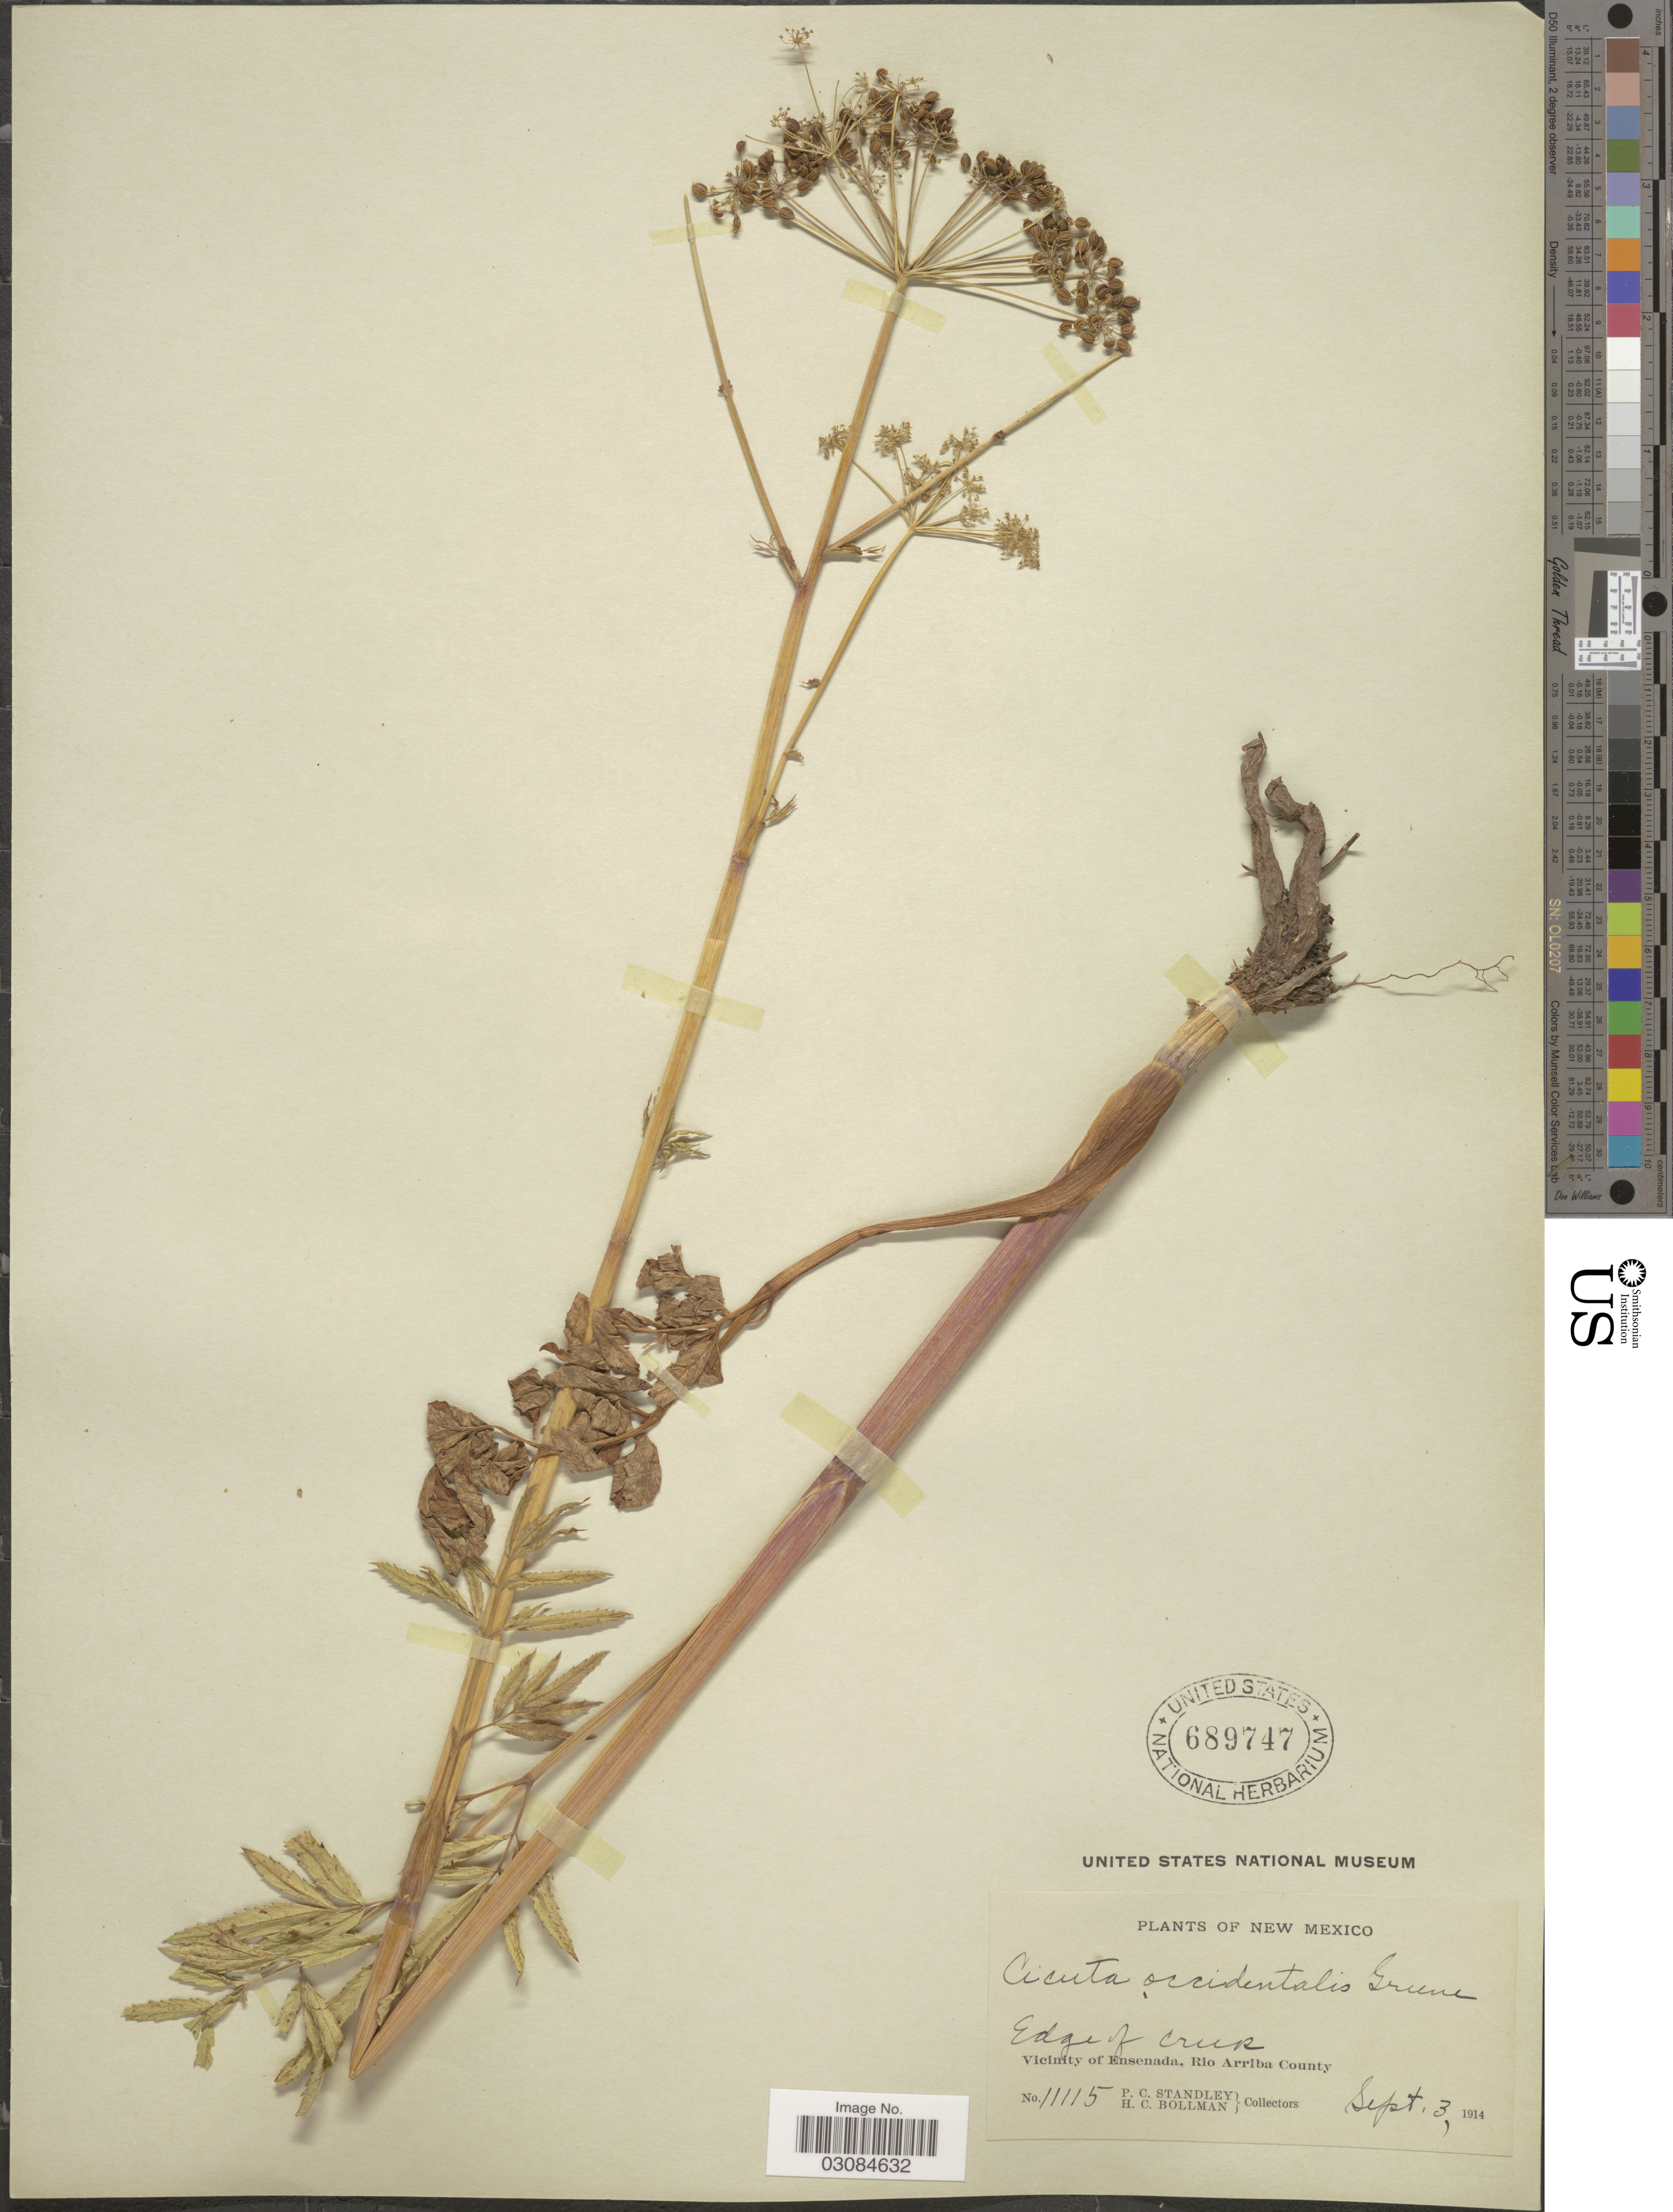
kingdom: Plantae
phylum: Tracheophyta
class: Magnoliopsida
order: Apiales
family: Apiaceae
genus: Cicuta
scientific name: Cicuta occidentalis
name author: Greene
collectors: P. C. Standley & H. C. Bollman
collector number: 11115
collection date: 1914-09-03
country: United States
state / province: New Mexico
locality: Edge of Creek. Vicinity of Ensenada, Rio Arriba County.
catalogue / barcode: US 689747